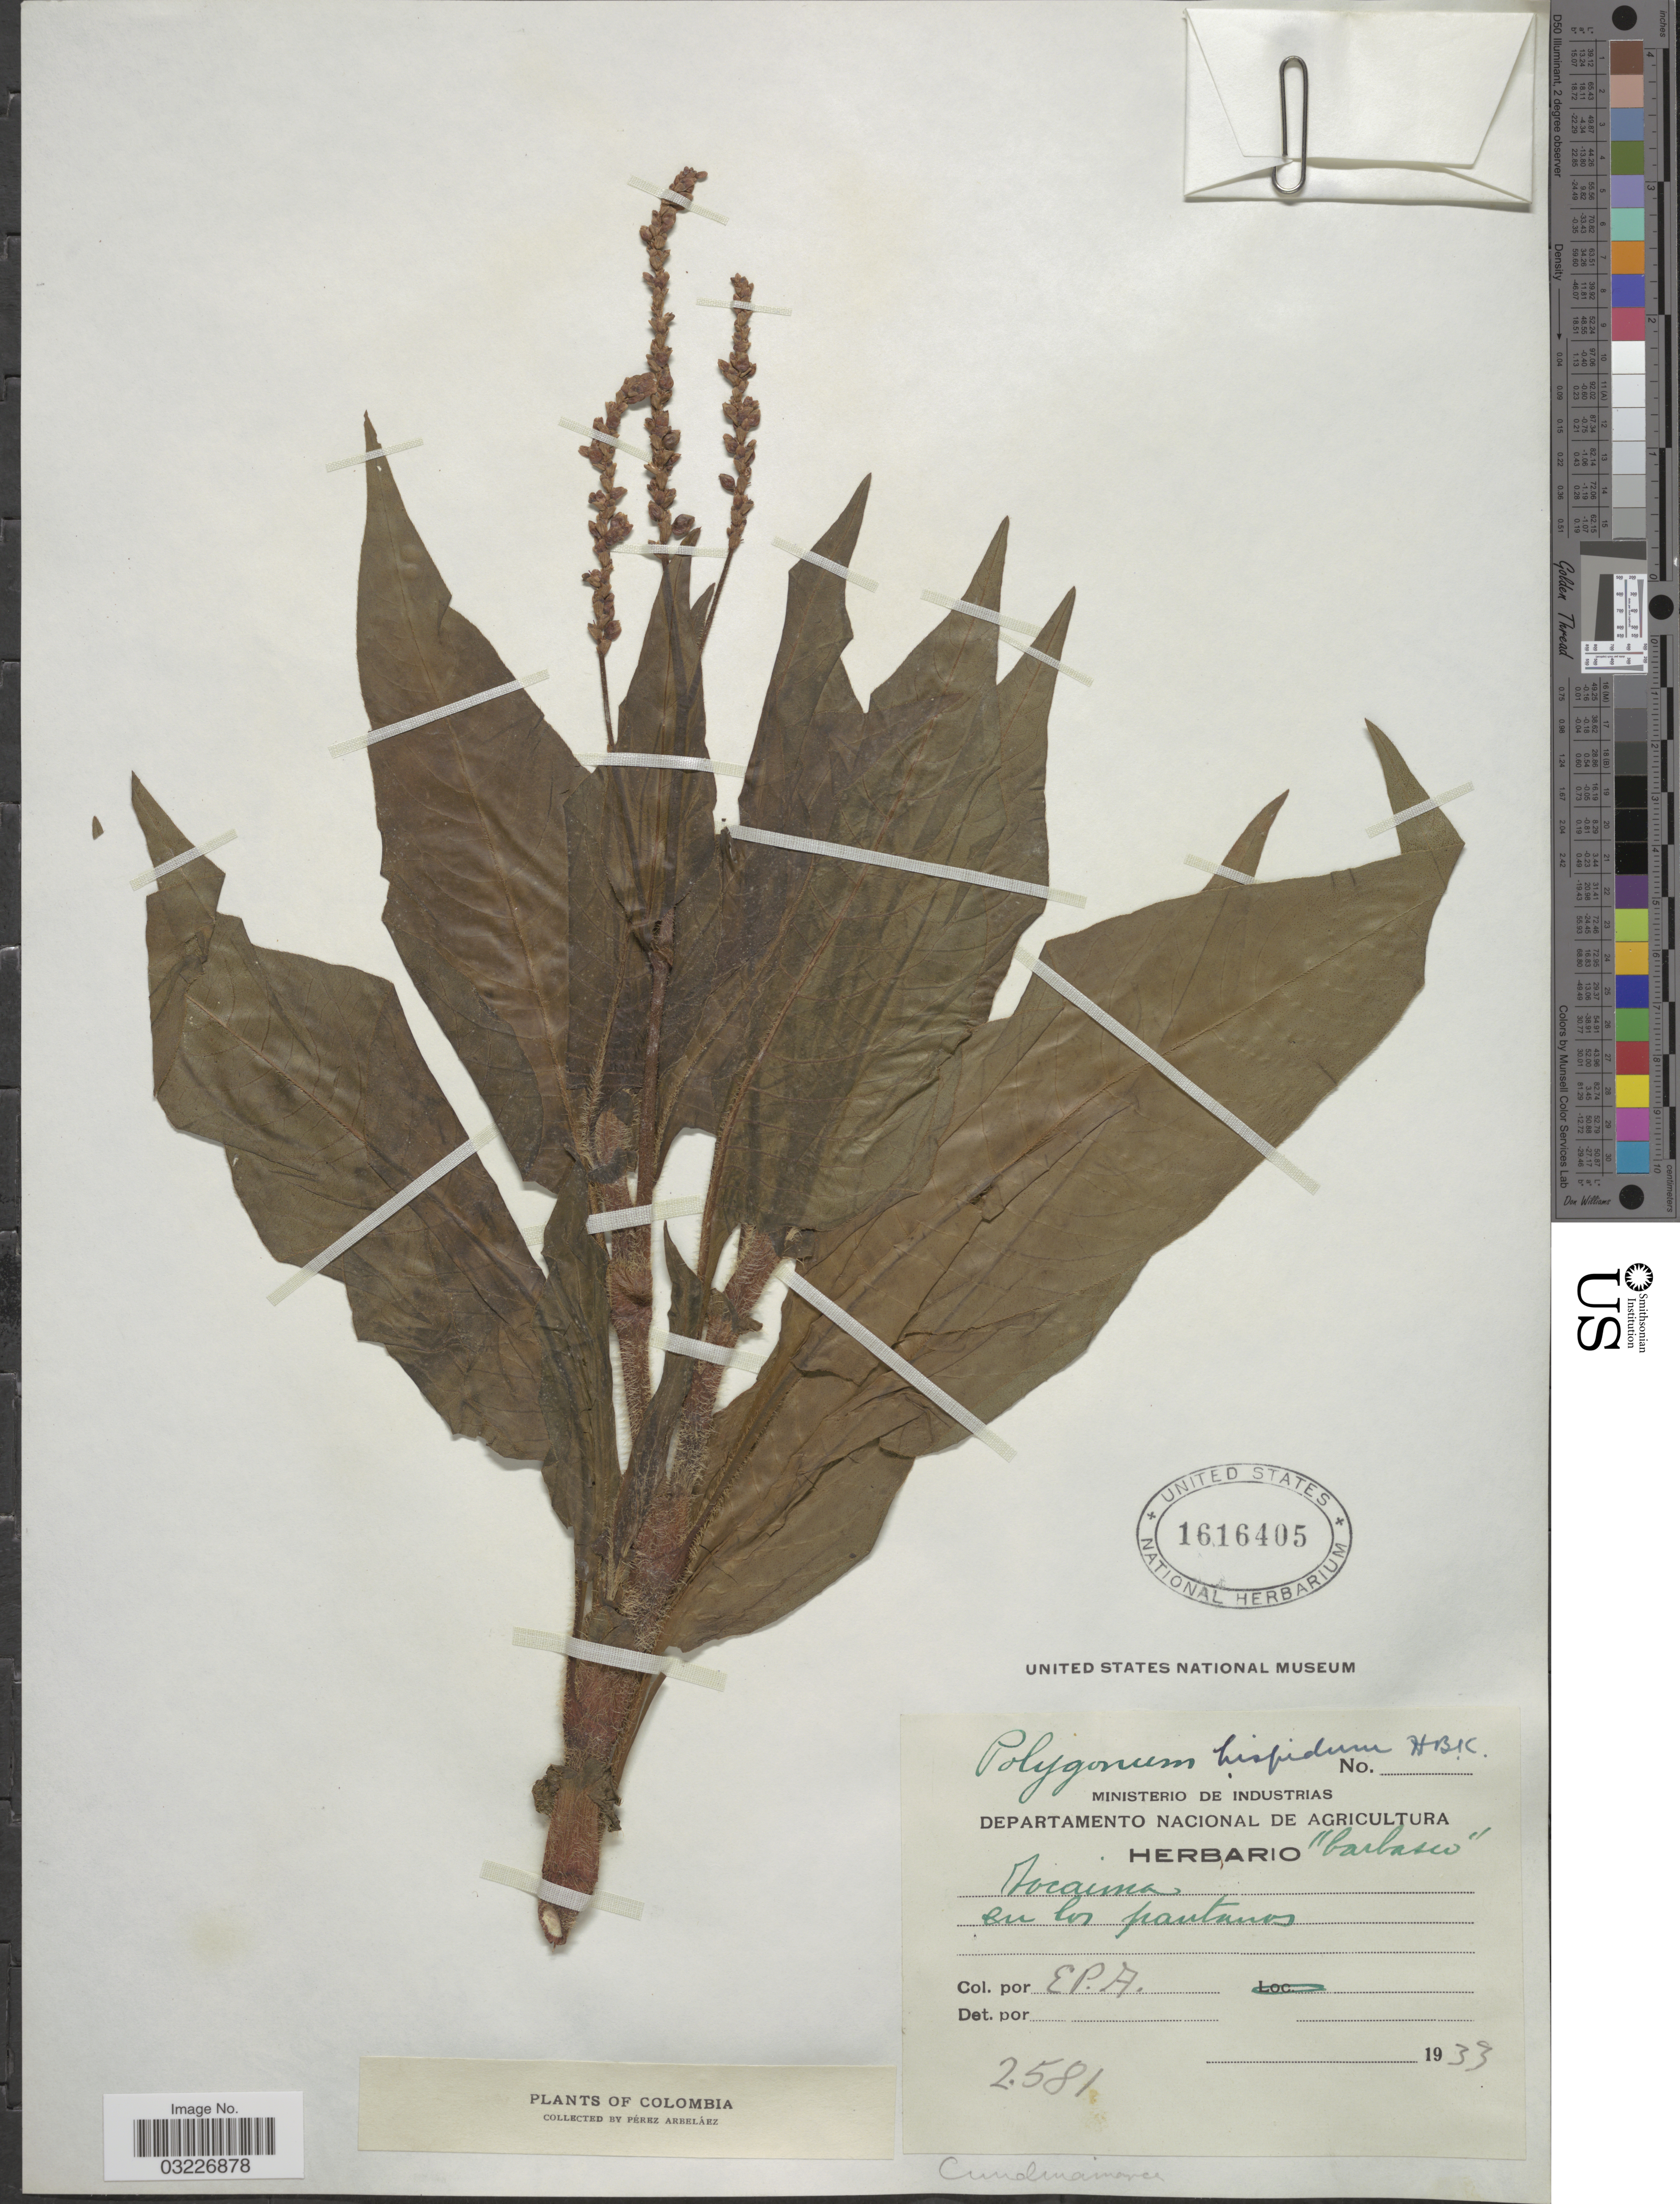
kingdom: Plantae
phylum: Tracheophyta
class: Magnoliopsida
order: Caryophyllales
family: Polygonaceae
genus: Polygonum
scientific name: Polygonum hispidum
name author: Kunth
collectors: E. Pérez Arbeláez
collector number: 2581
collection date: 1933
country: Colombia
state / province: Cundinamarca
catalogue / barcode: US 1616405